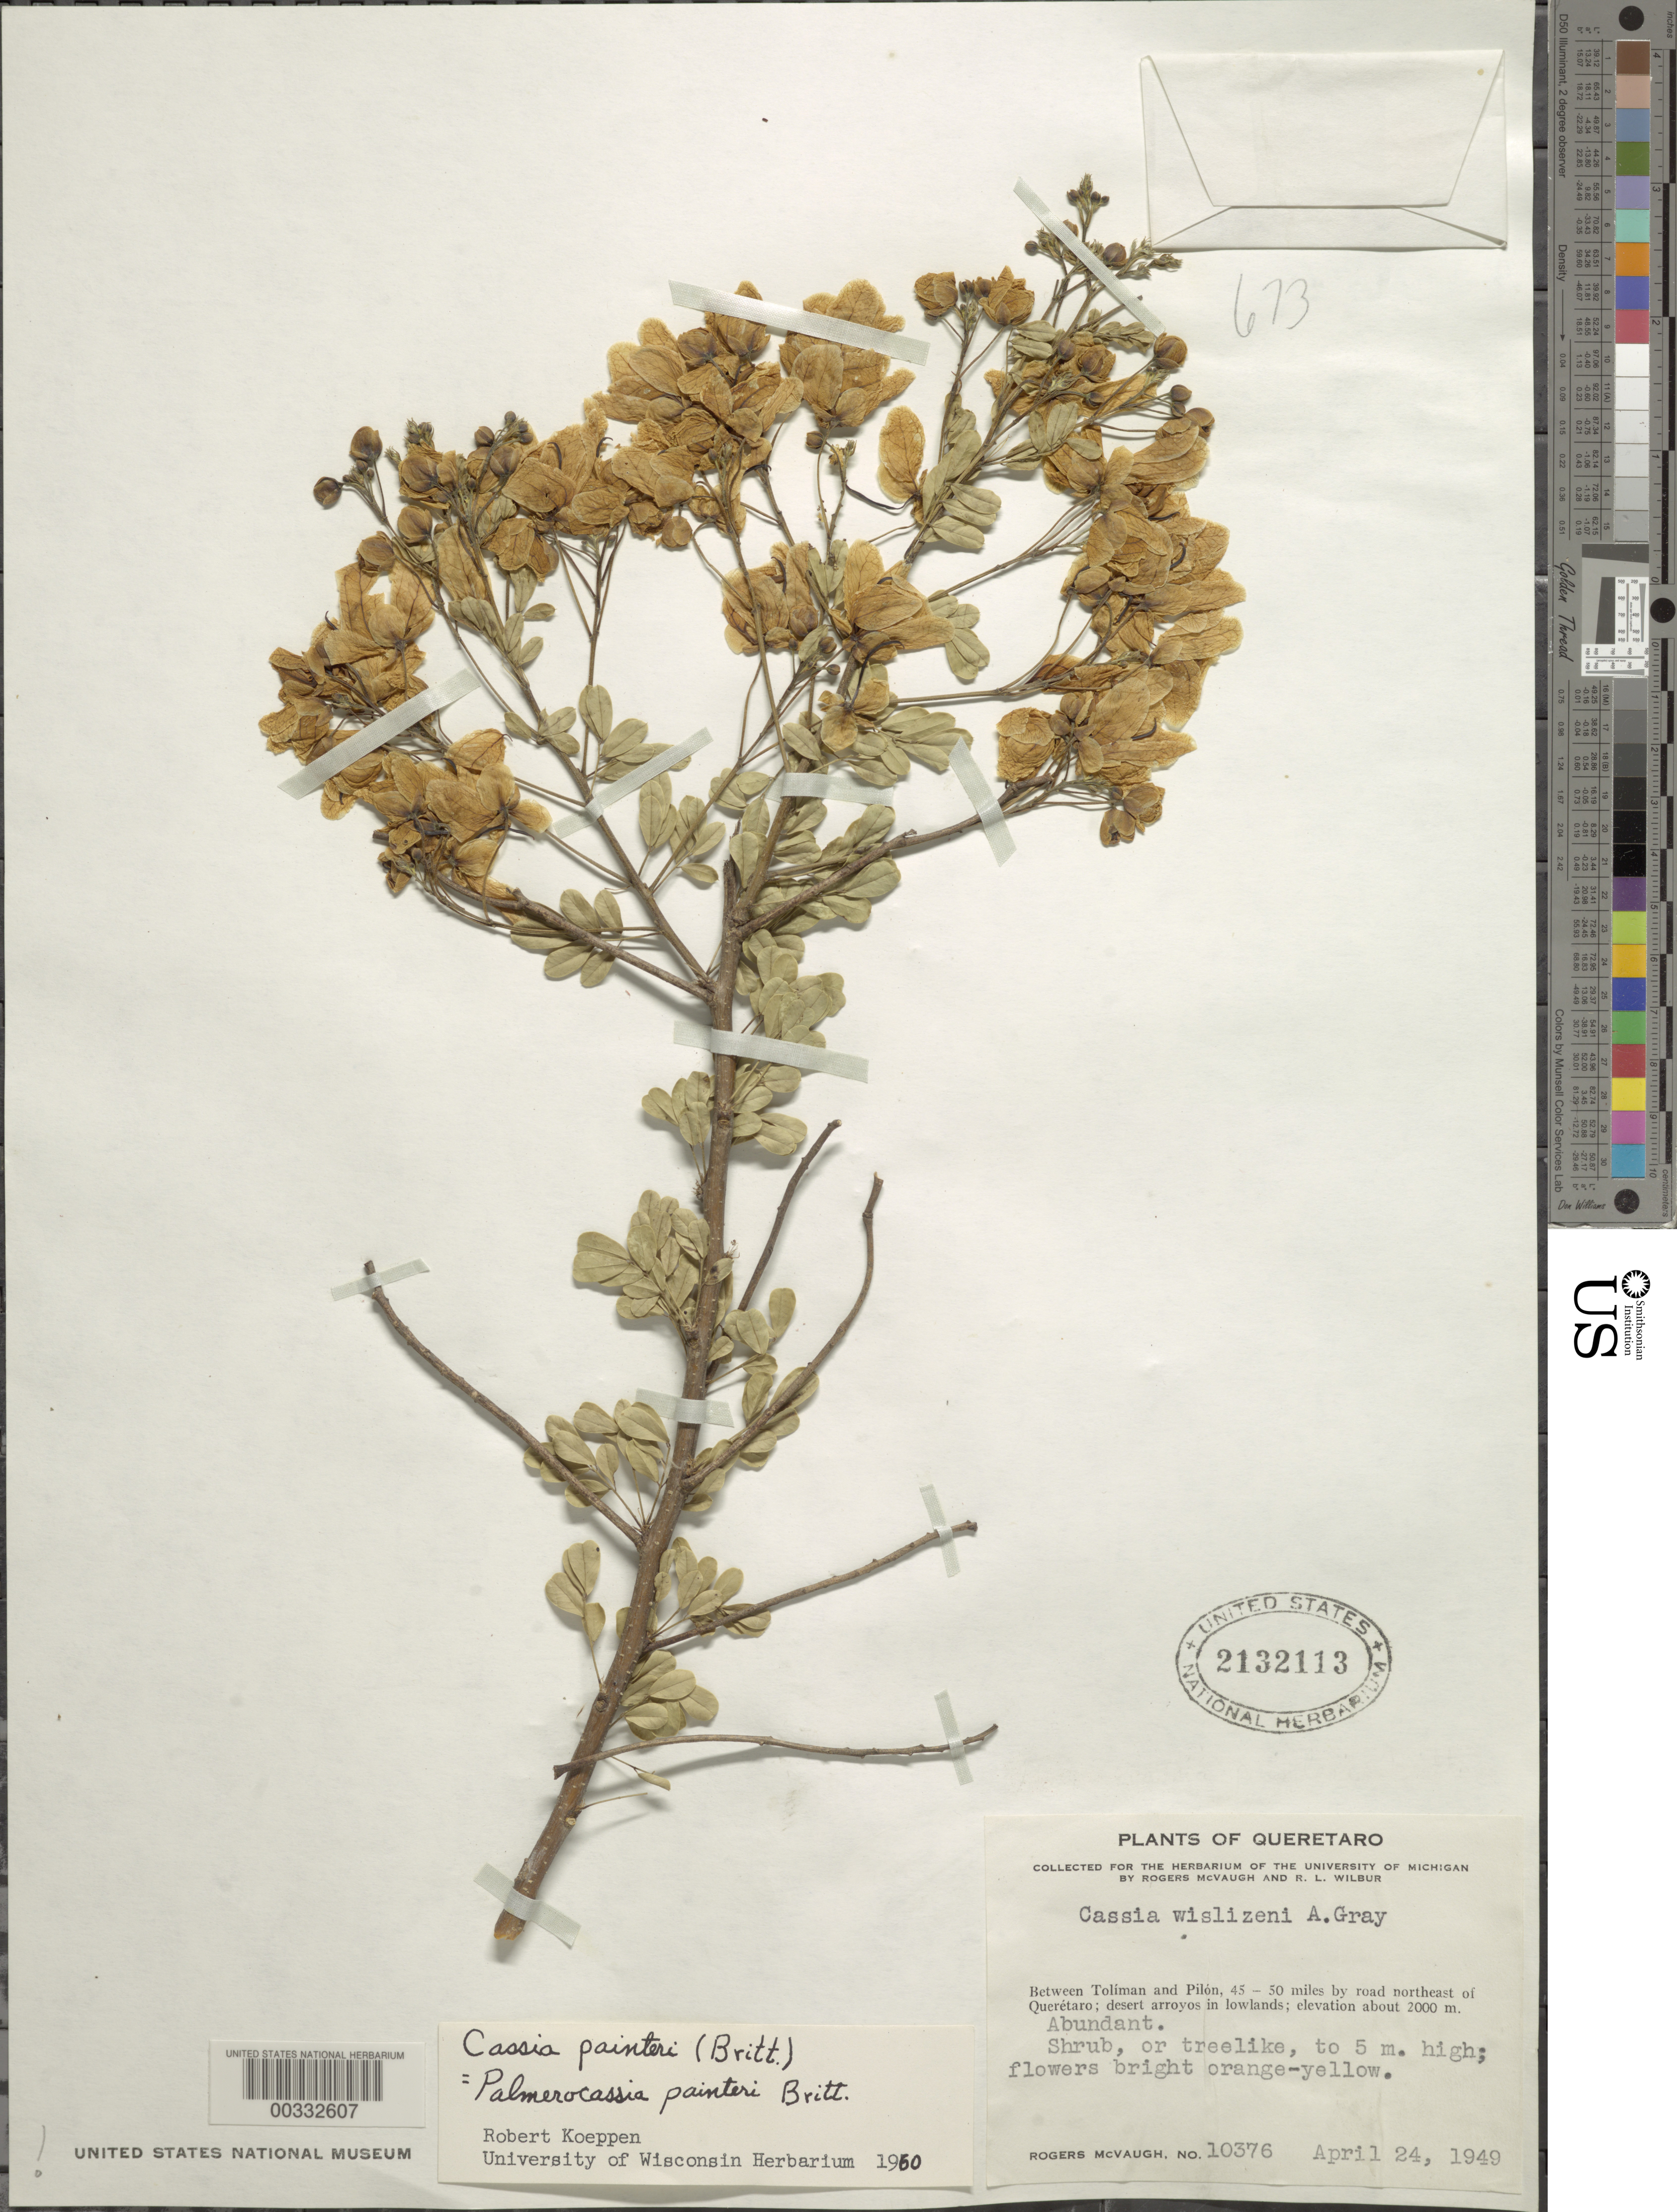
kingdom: Plantae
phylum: Tracheophyta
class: Magnoliopsida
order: Fabales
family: Fabaceae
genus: Senna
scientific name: Senna wislizeni var. painteri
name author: (Britton & Rose) H.S. Irwin & Barneby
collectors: R. McVaugh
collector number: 10376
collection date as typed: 24 Apr 1949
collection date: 1949-04-24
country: Mexico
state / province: Querétaro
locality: Between Toliman and Pilon, 45-50 mi by road NE of Querétaro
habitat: Desert arroyos in lowlands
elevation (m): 2000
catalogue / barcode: US 2132113